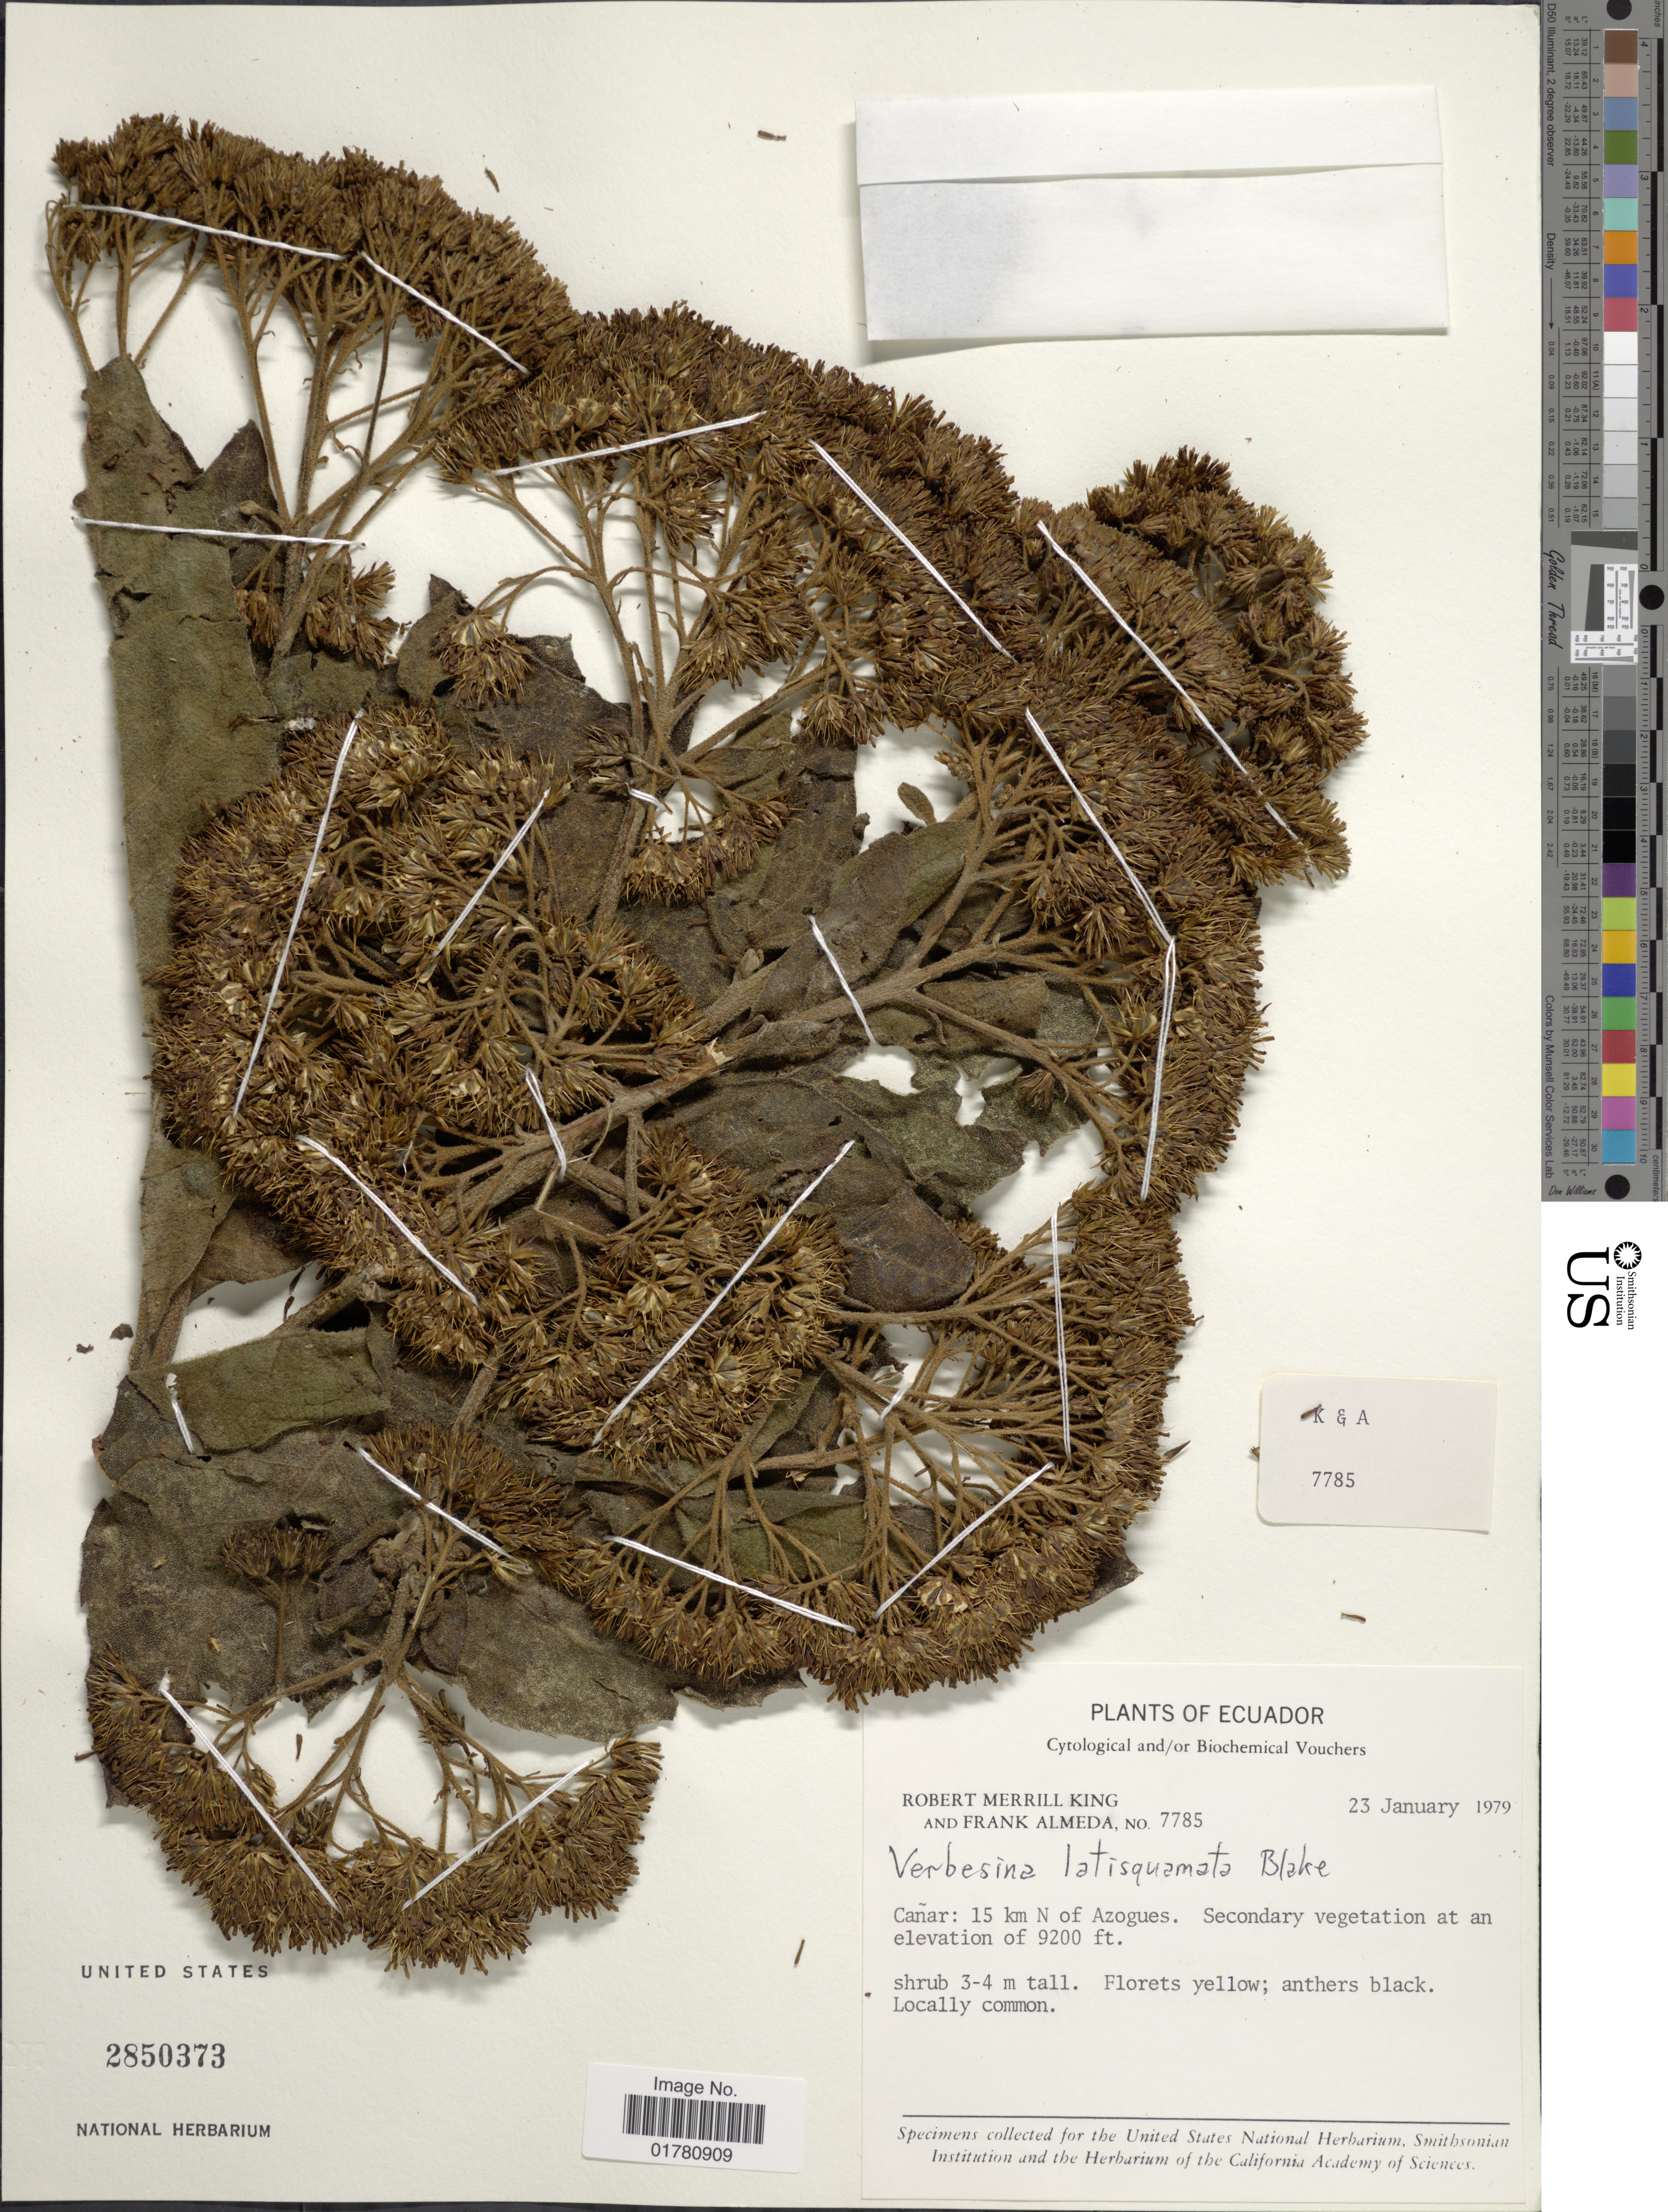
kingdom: Plantae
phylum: Tracheophyta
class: Magnoliopsida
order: Asterales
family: Asteraceae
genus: Verbesina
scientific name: Verbesina latisquama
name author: S.F. Blake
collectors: R. M. King & F. Almeda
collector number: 7785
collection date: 1979-01-23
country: Ecuador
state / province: Cañar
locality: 15 km N of Azogues. Secondary vegetation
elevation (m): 2804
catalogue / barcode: US 2850373